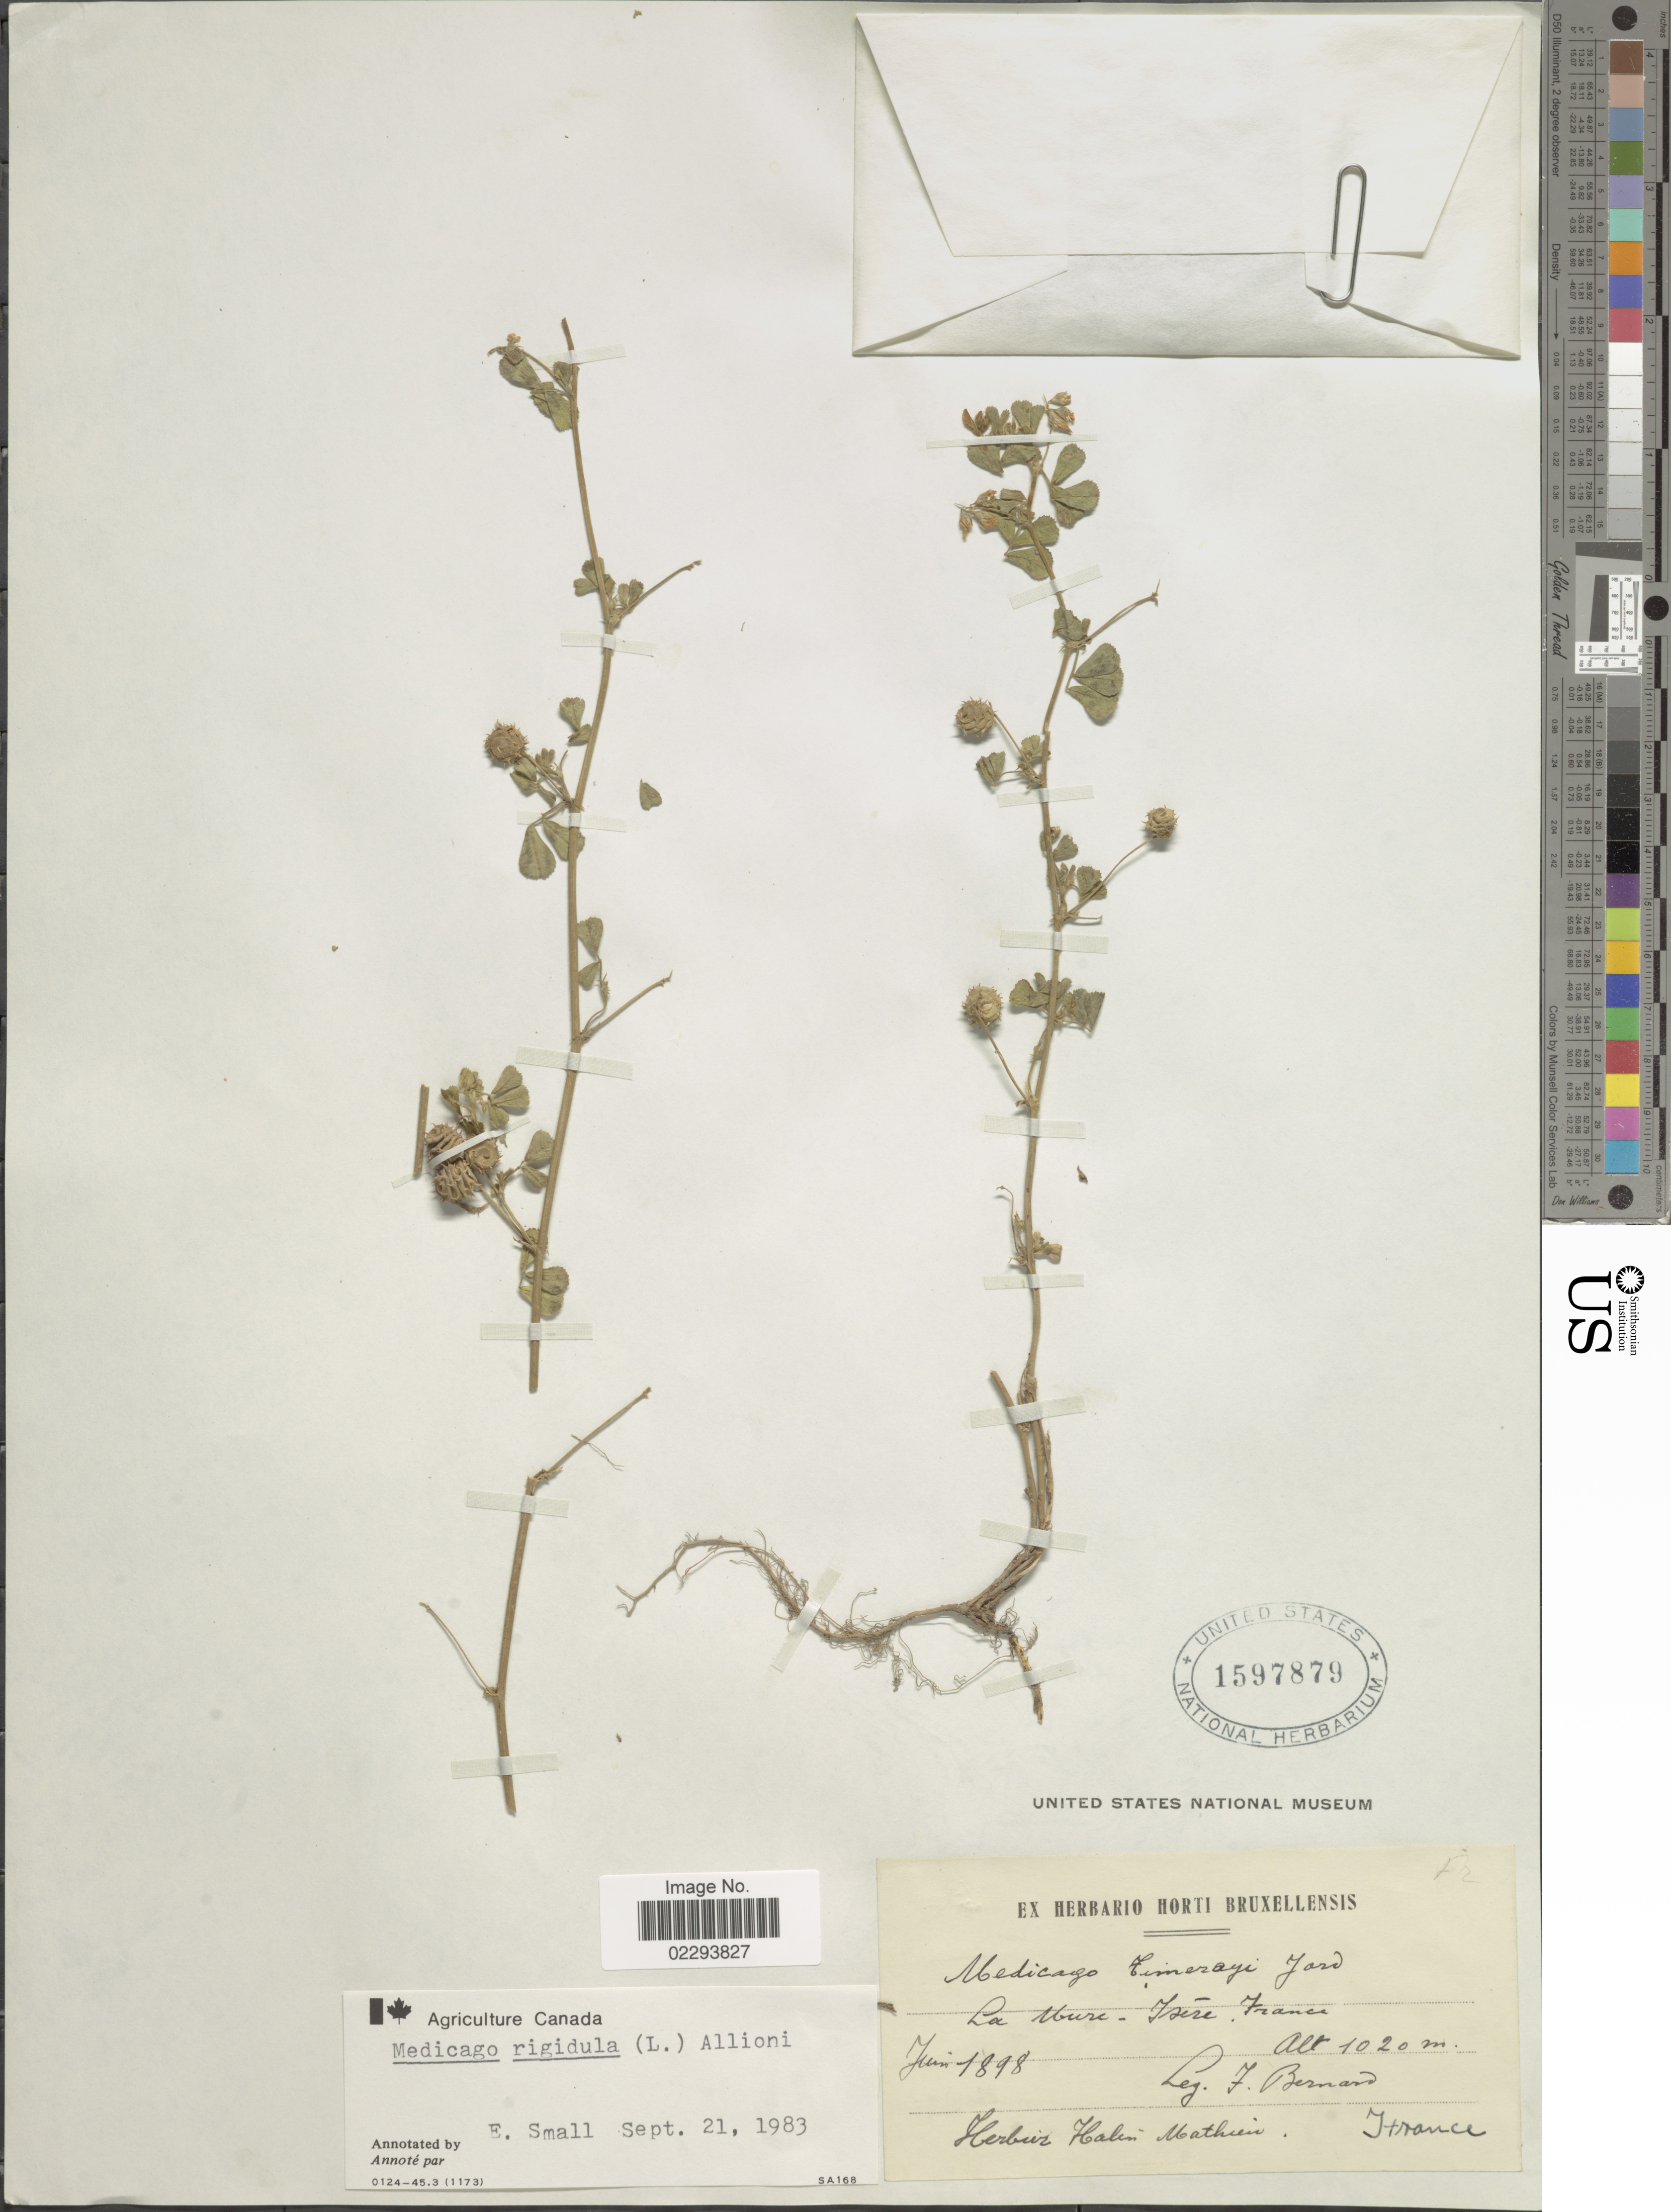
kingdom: Plantae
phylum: Tracheophyta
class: Magnoliopsida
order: Fabales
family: Fabaceae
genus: Medicago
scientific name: Medicago rigidula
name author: (L.) All.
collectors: F. Bernard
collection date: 1898-06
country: France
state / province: Auvergne-Rhône-Alpes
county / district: Isère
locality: La Uure [interpreted] - Isere France.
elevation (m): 1020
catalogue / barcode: US 1597879